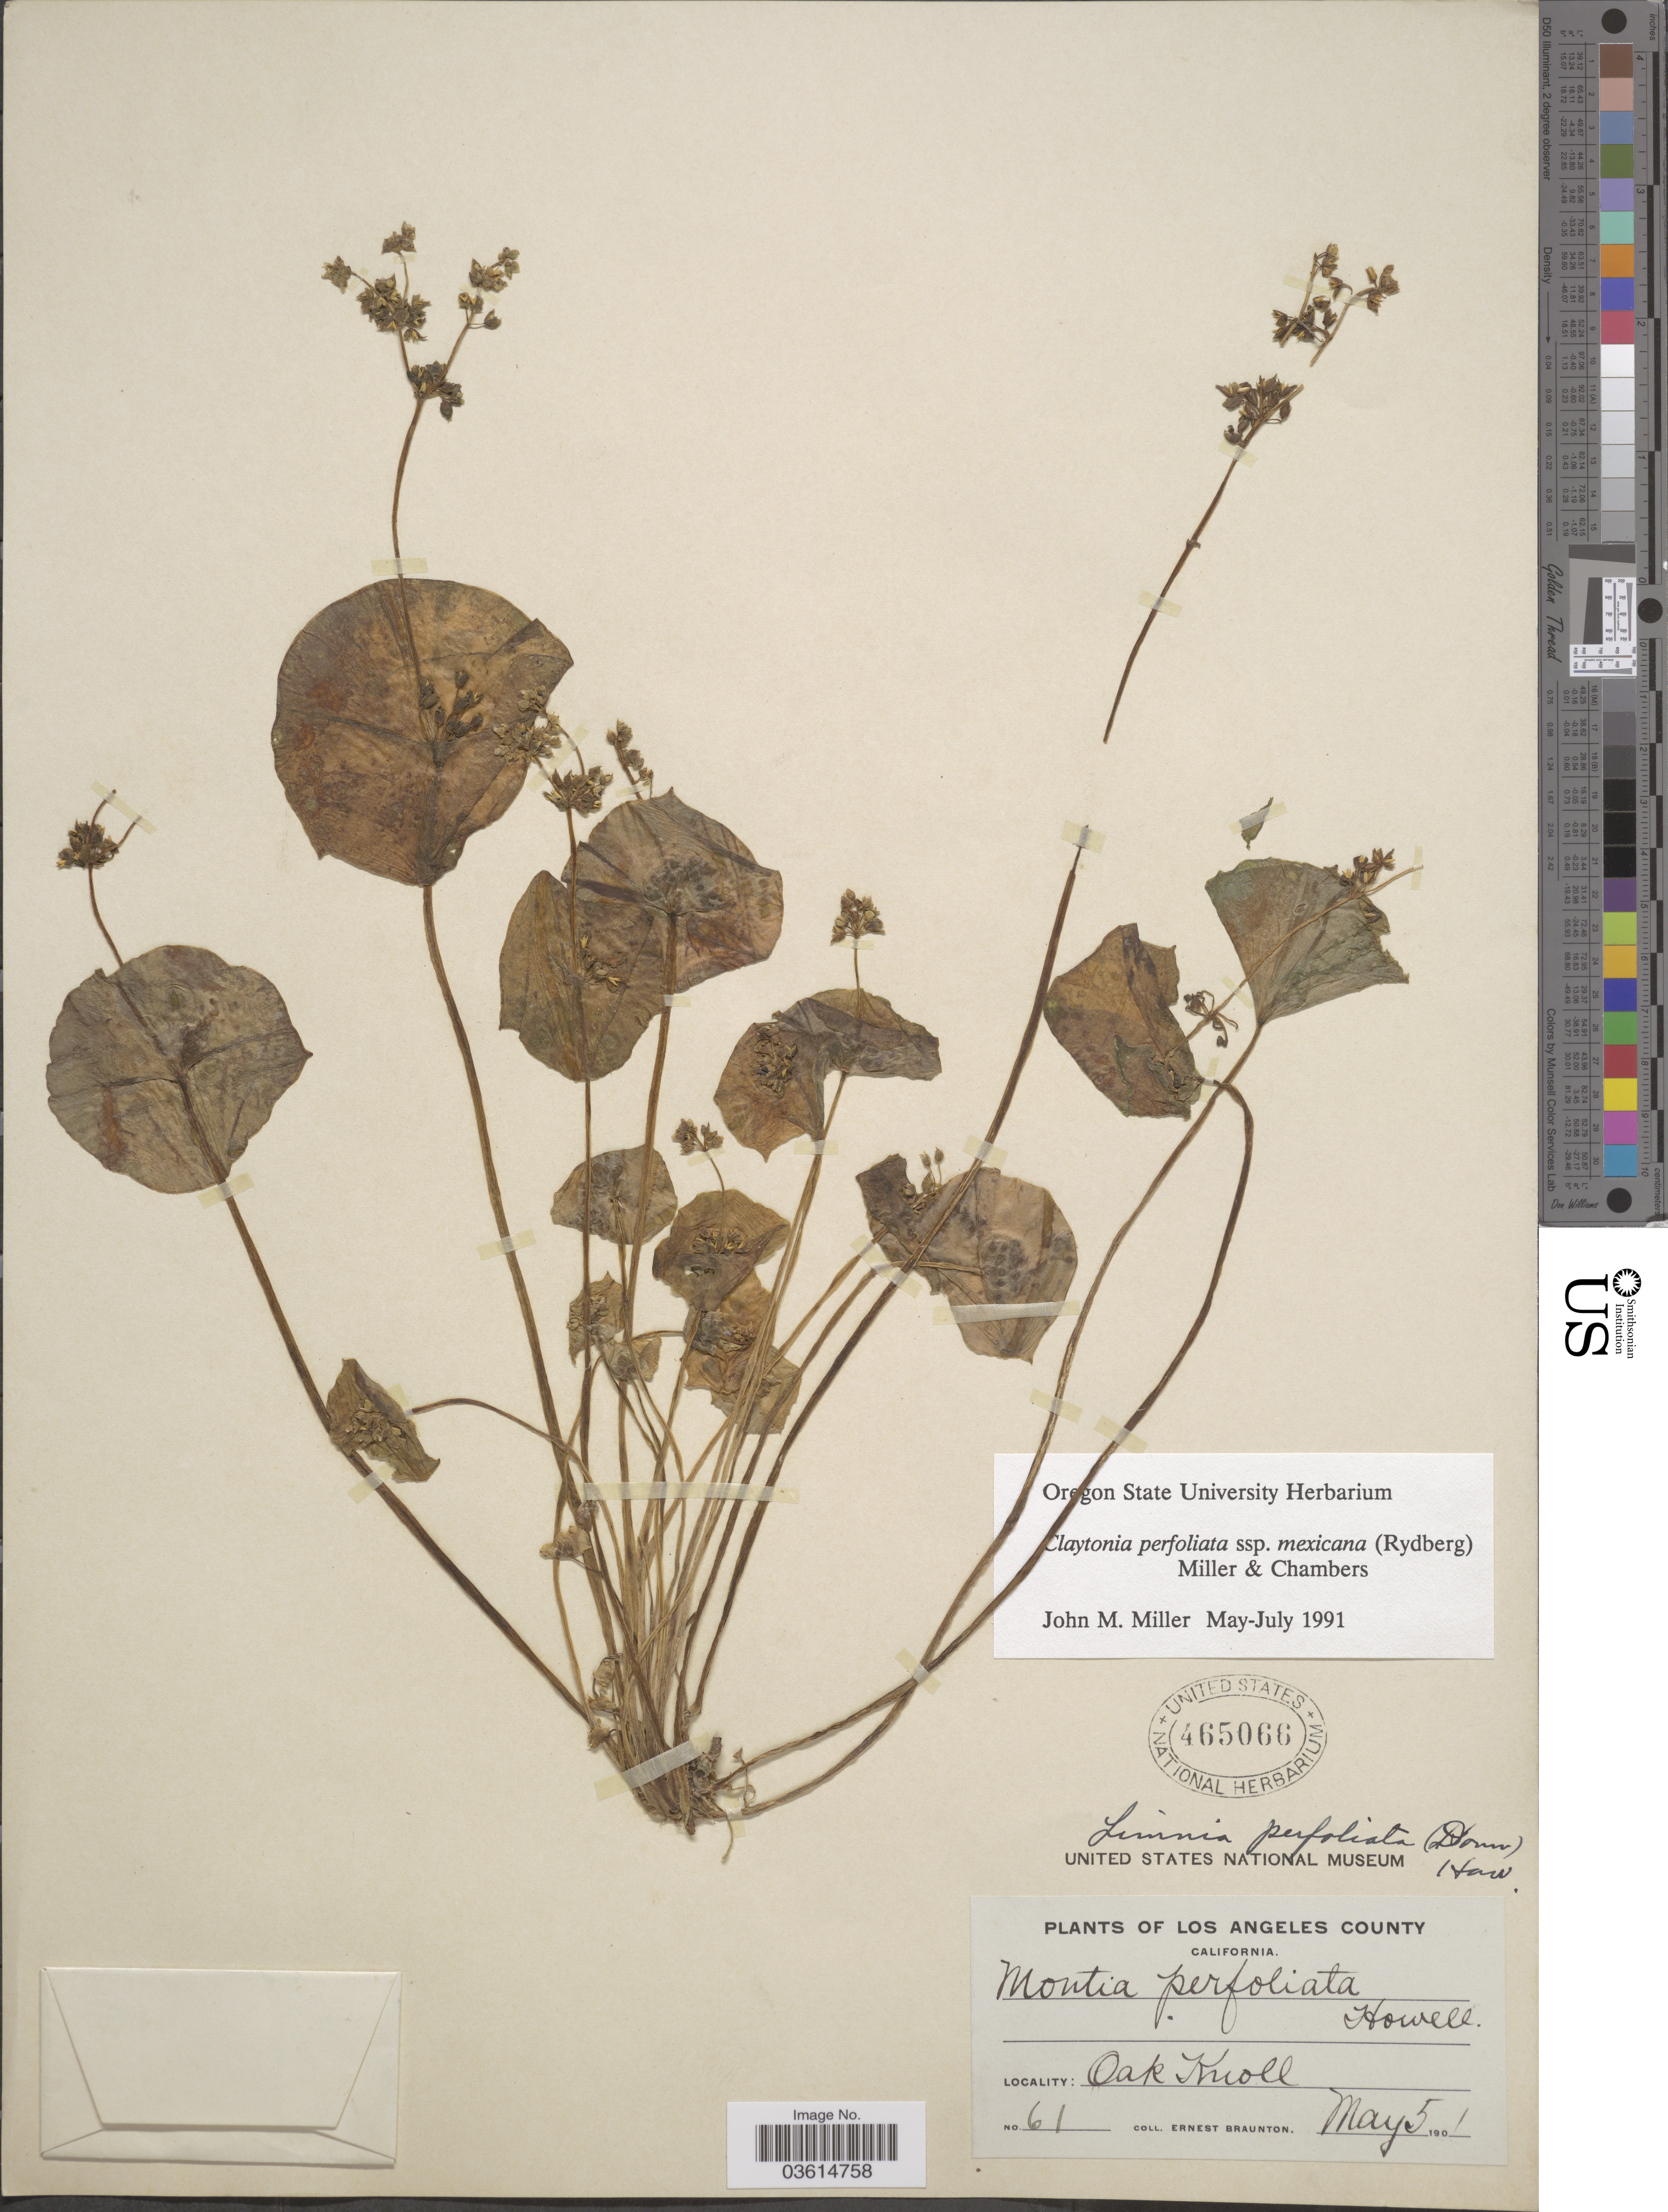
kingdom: Plantae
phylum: Tracheophyta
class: Magnoliopsida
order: Caryophyllales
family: Montiaceae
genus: Claytonia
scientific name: Claytonia perfoliata subsp. mexicana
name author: (Rydb.) Mill. & Chambers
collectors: E. Braunton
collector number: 61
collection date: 1901-05-05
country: United States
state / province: California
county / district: Los Angeles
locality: Los Angeles County. Oak Knoll.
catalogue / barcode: US 465066